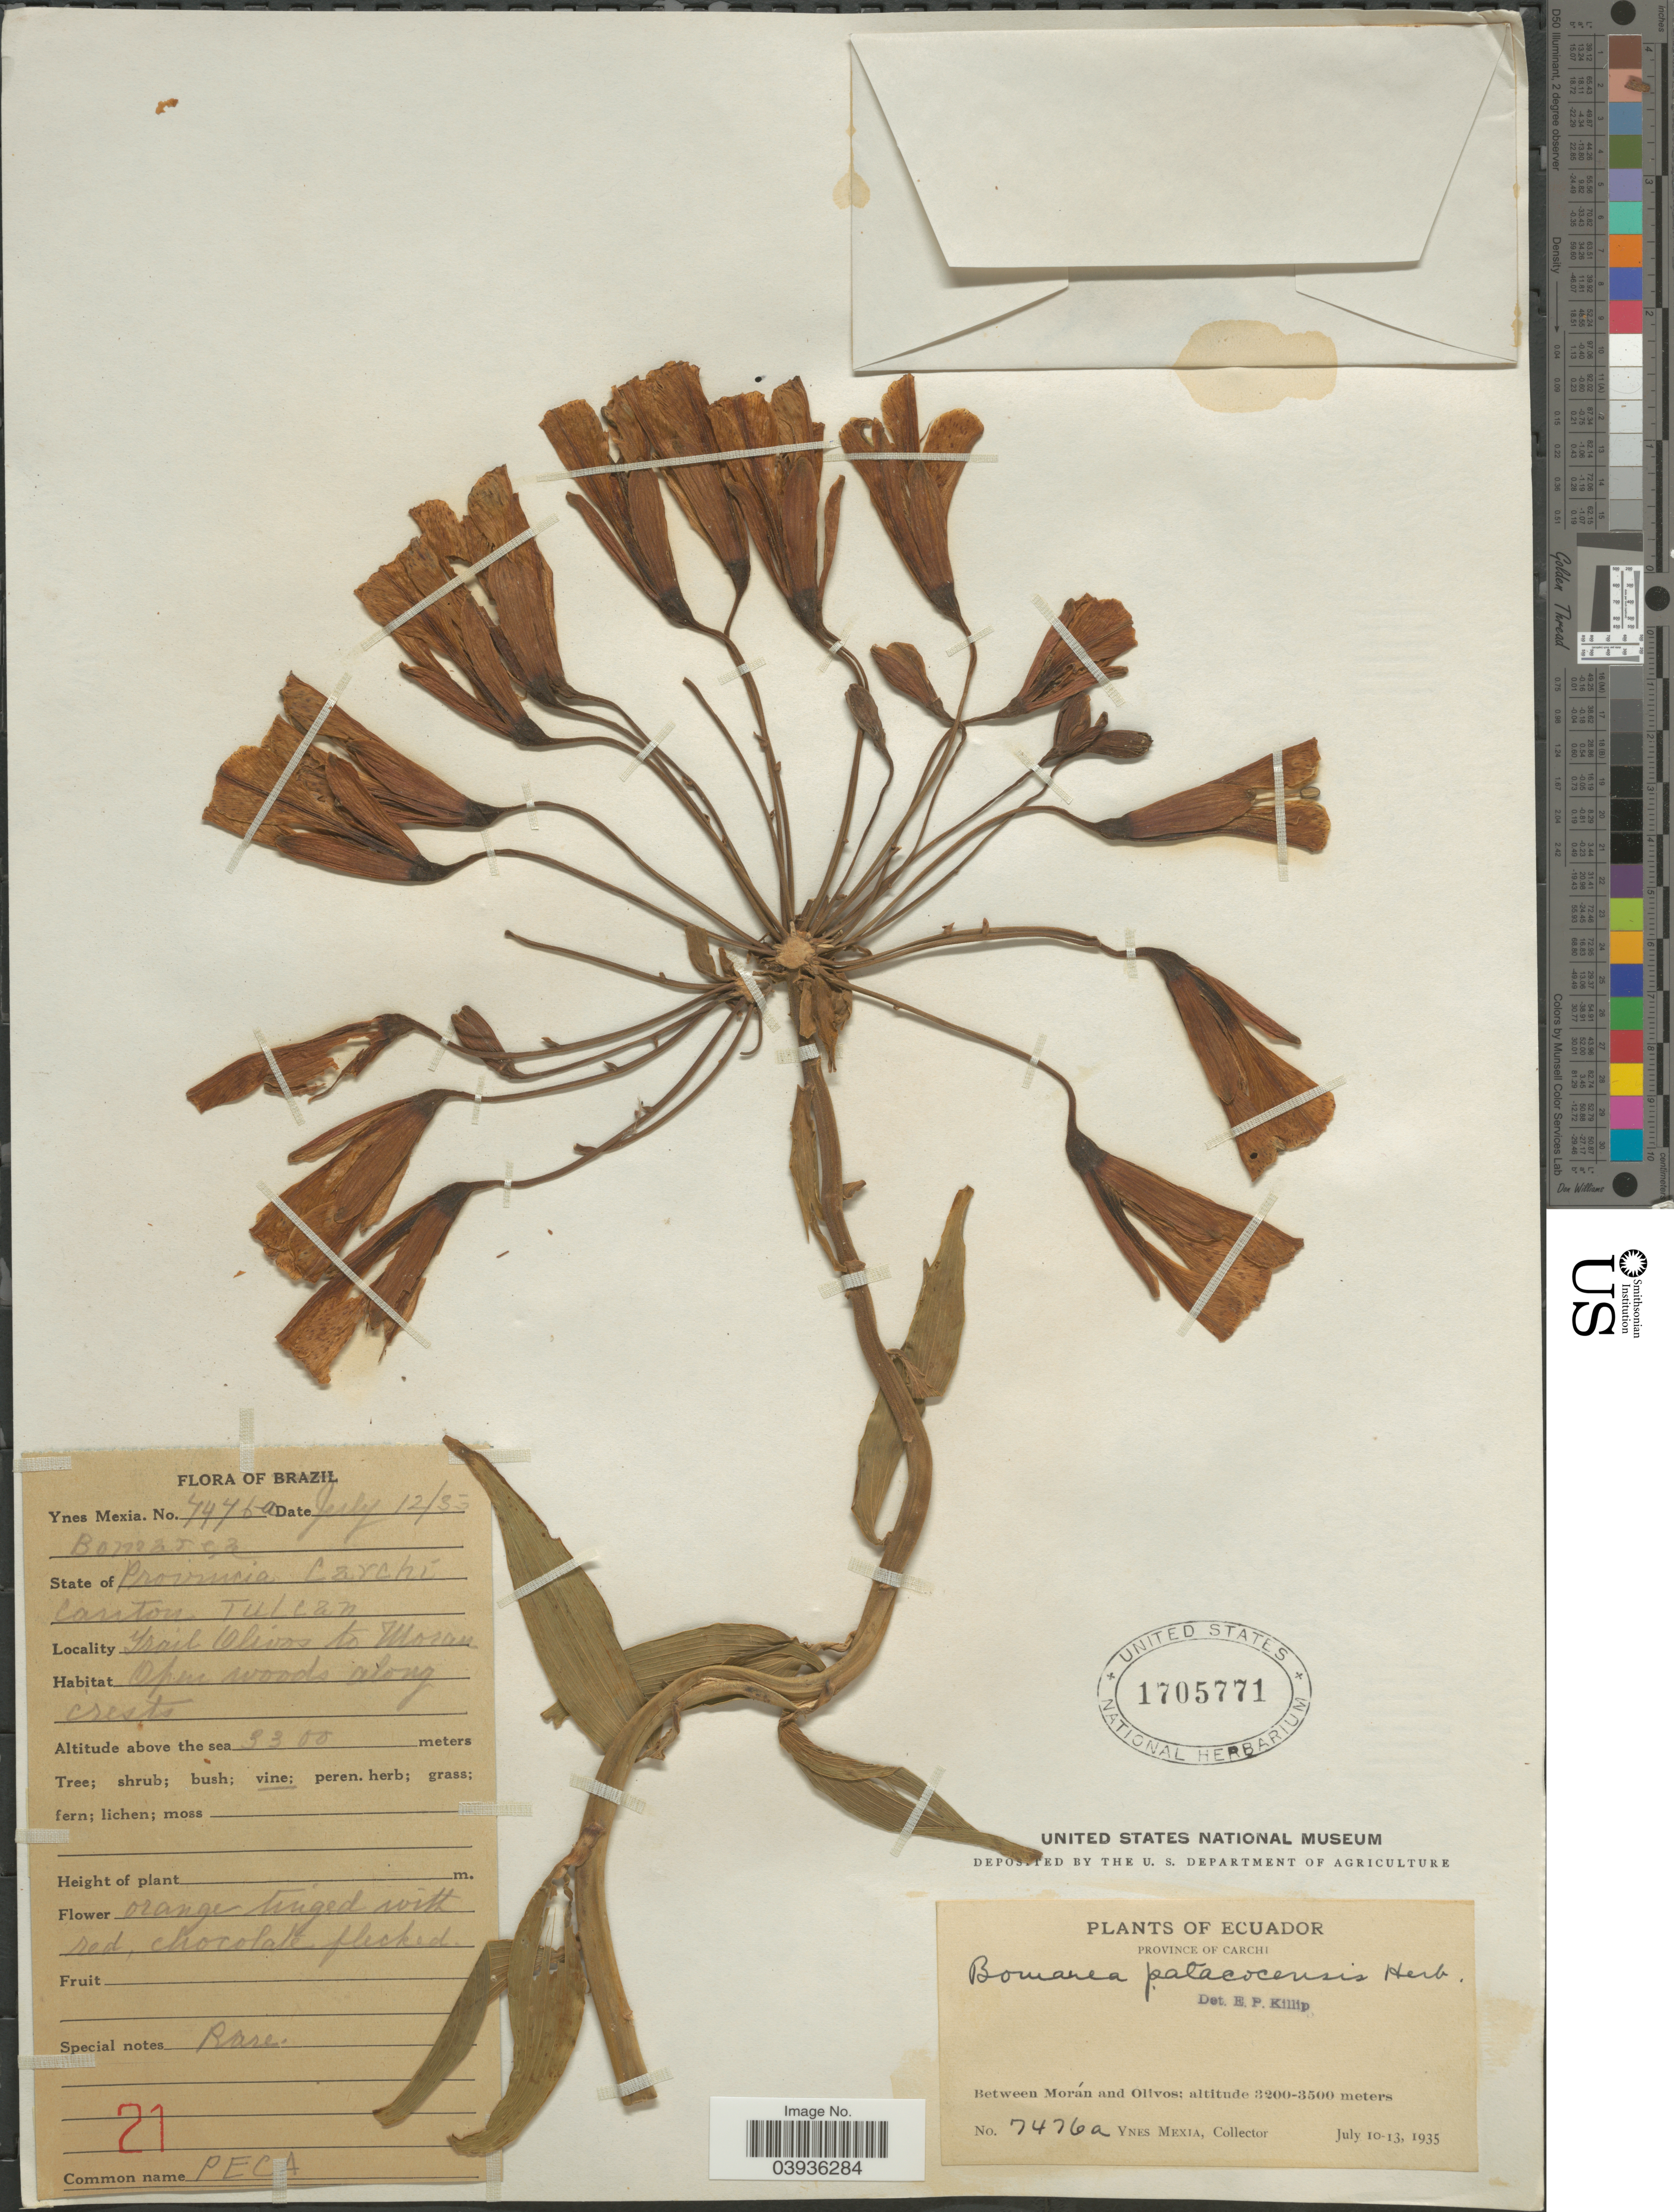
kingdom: Plantae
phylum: Tracheophyta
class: Liliopsida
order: Liliales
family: Alstroemeriaceae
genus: Bomarea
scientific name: Bomarea patacocensis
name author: Herb.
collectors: Y. Mexia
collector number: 7476a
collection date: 1935-07-12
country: Ecuador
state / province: Carchi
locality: Canton Tulcan. Trail Olivos to Moran. Between Morán and Olivos.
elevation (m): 3300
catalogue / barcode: US 1705771